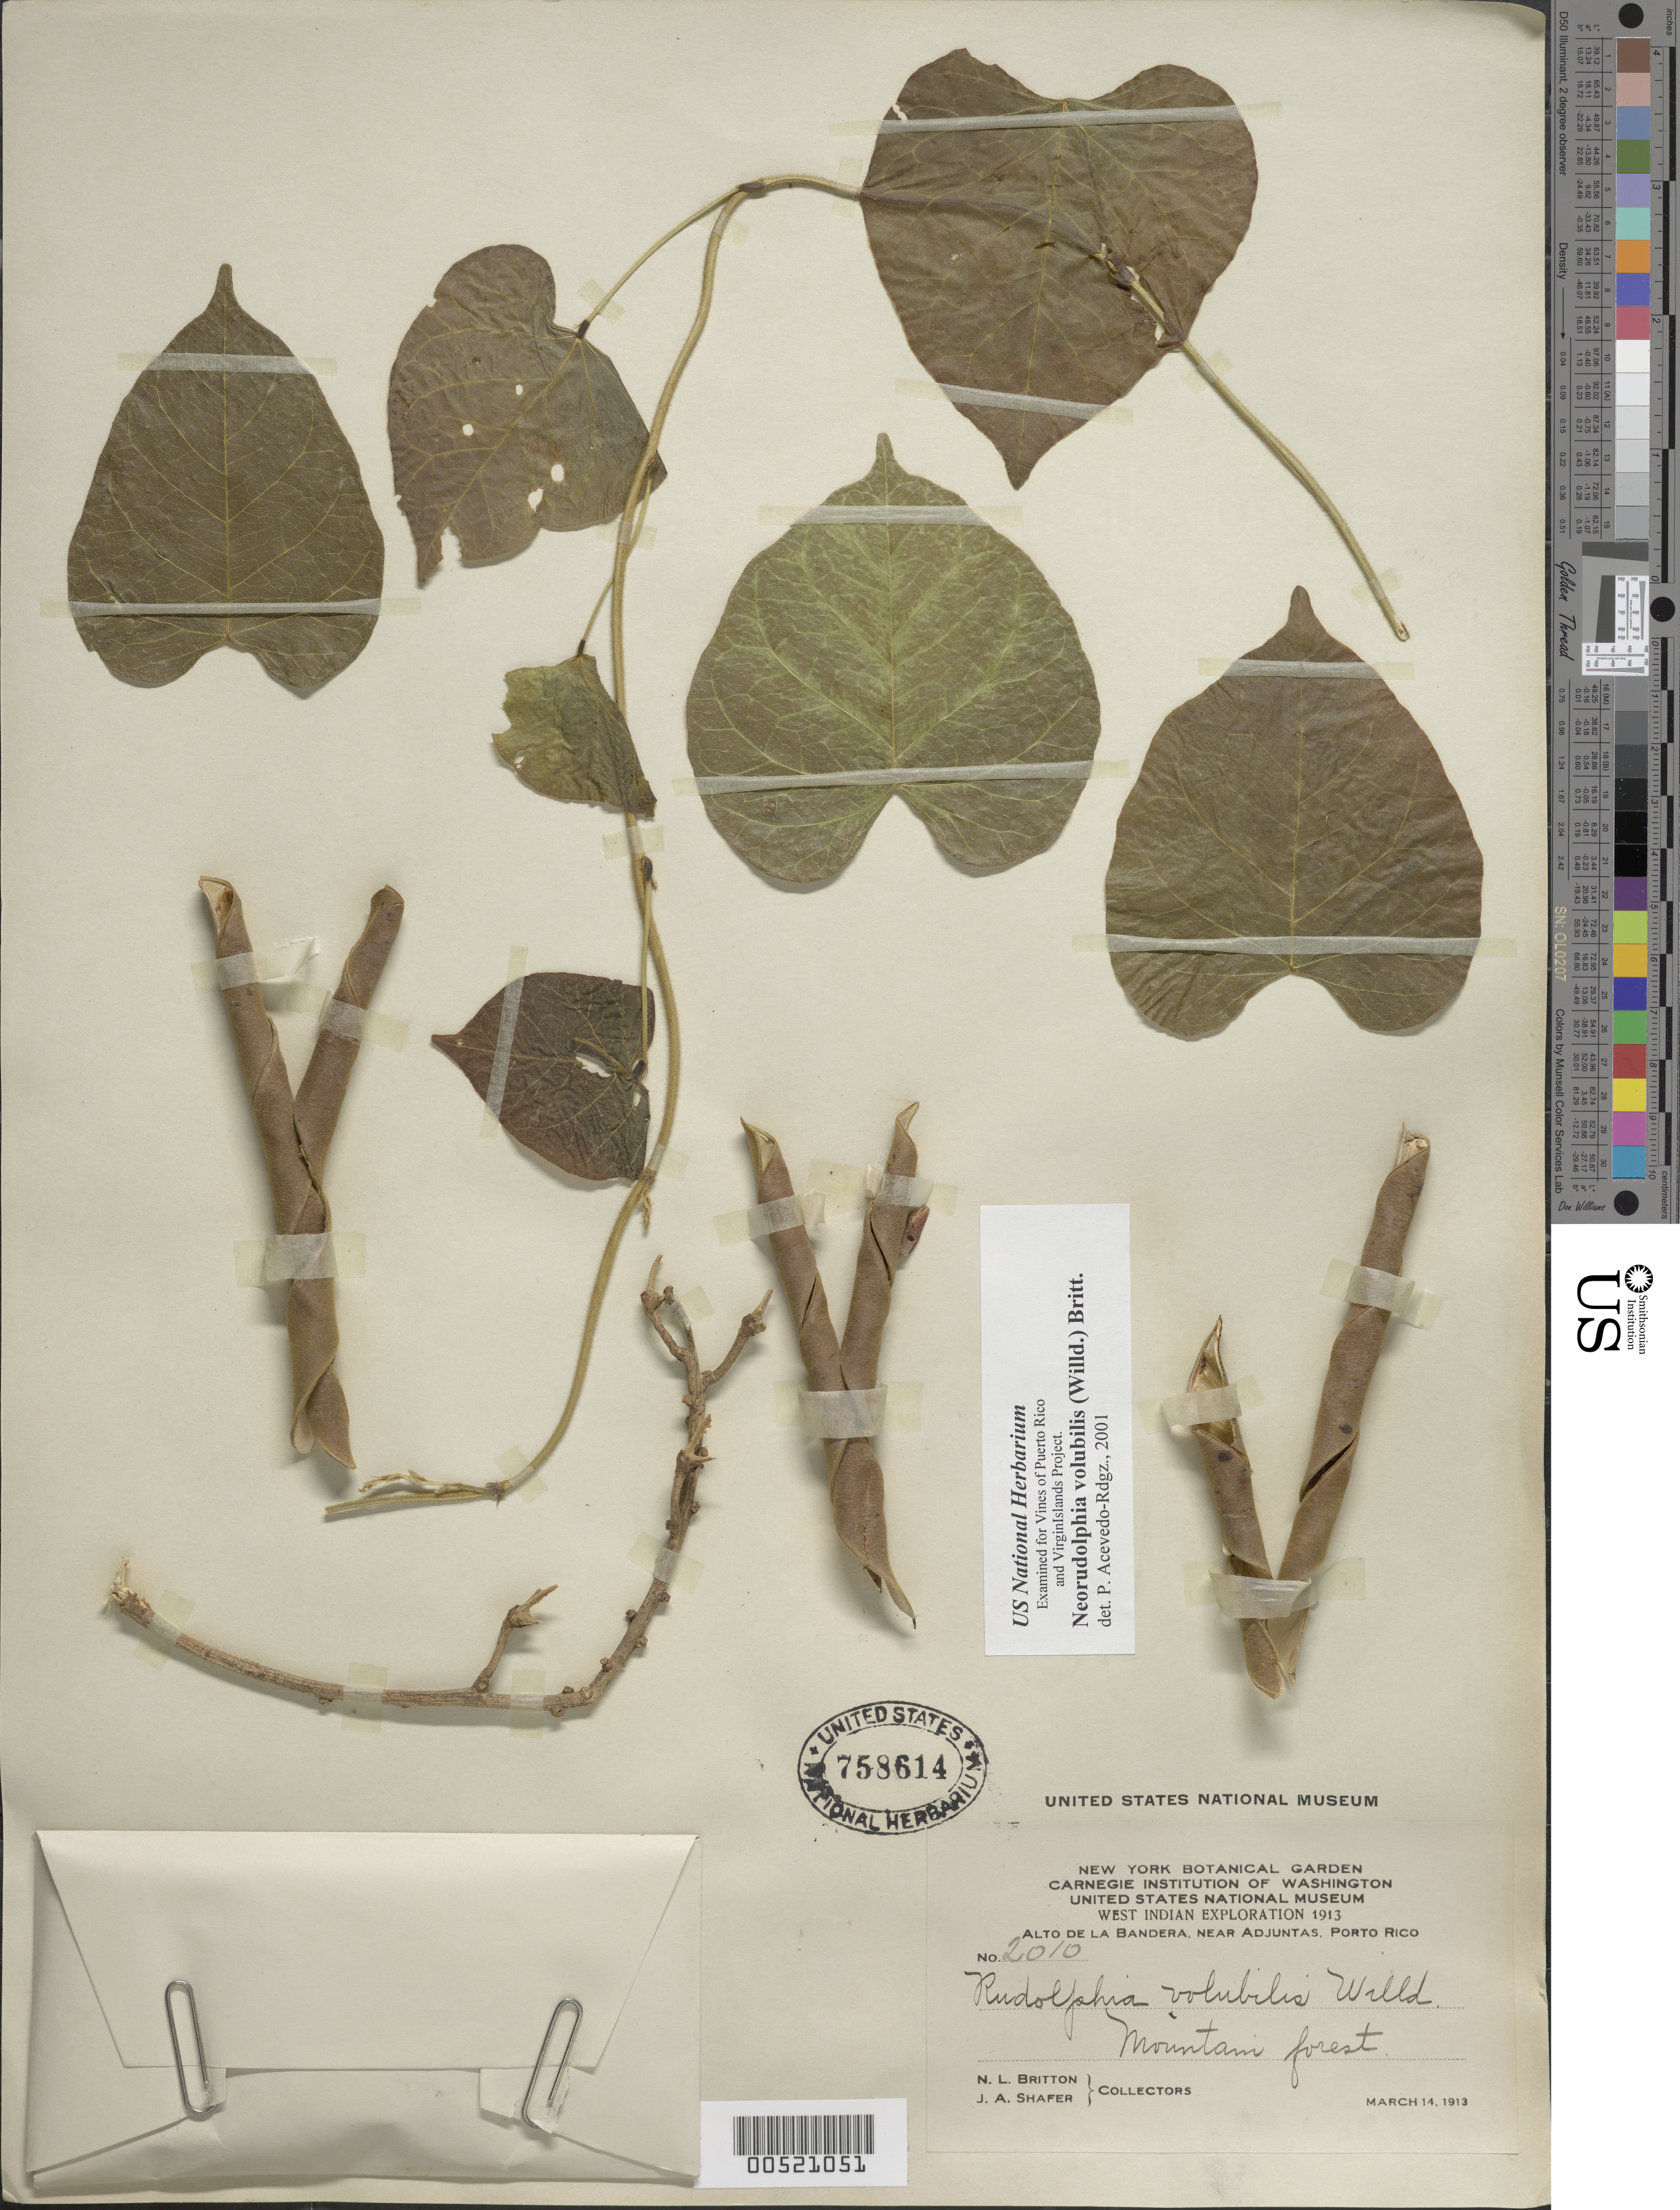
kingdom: Plantae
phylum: Tracheophyta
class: Magnoliopsida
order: Fabales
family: Fabaceae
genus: Rhodopis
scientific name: Rhodopis volubilis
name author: (Willd.) L.P. Queiroz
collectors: N. Britton & J. A. Shafer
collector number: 2010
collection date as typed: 14 Mar 1913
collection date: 1913-03-14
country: Puerto Rico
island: Greater Antilles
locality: Adjuntas; near Alto de la Bandera. Mountain forest.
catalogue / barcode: US 758614